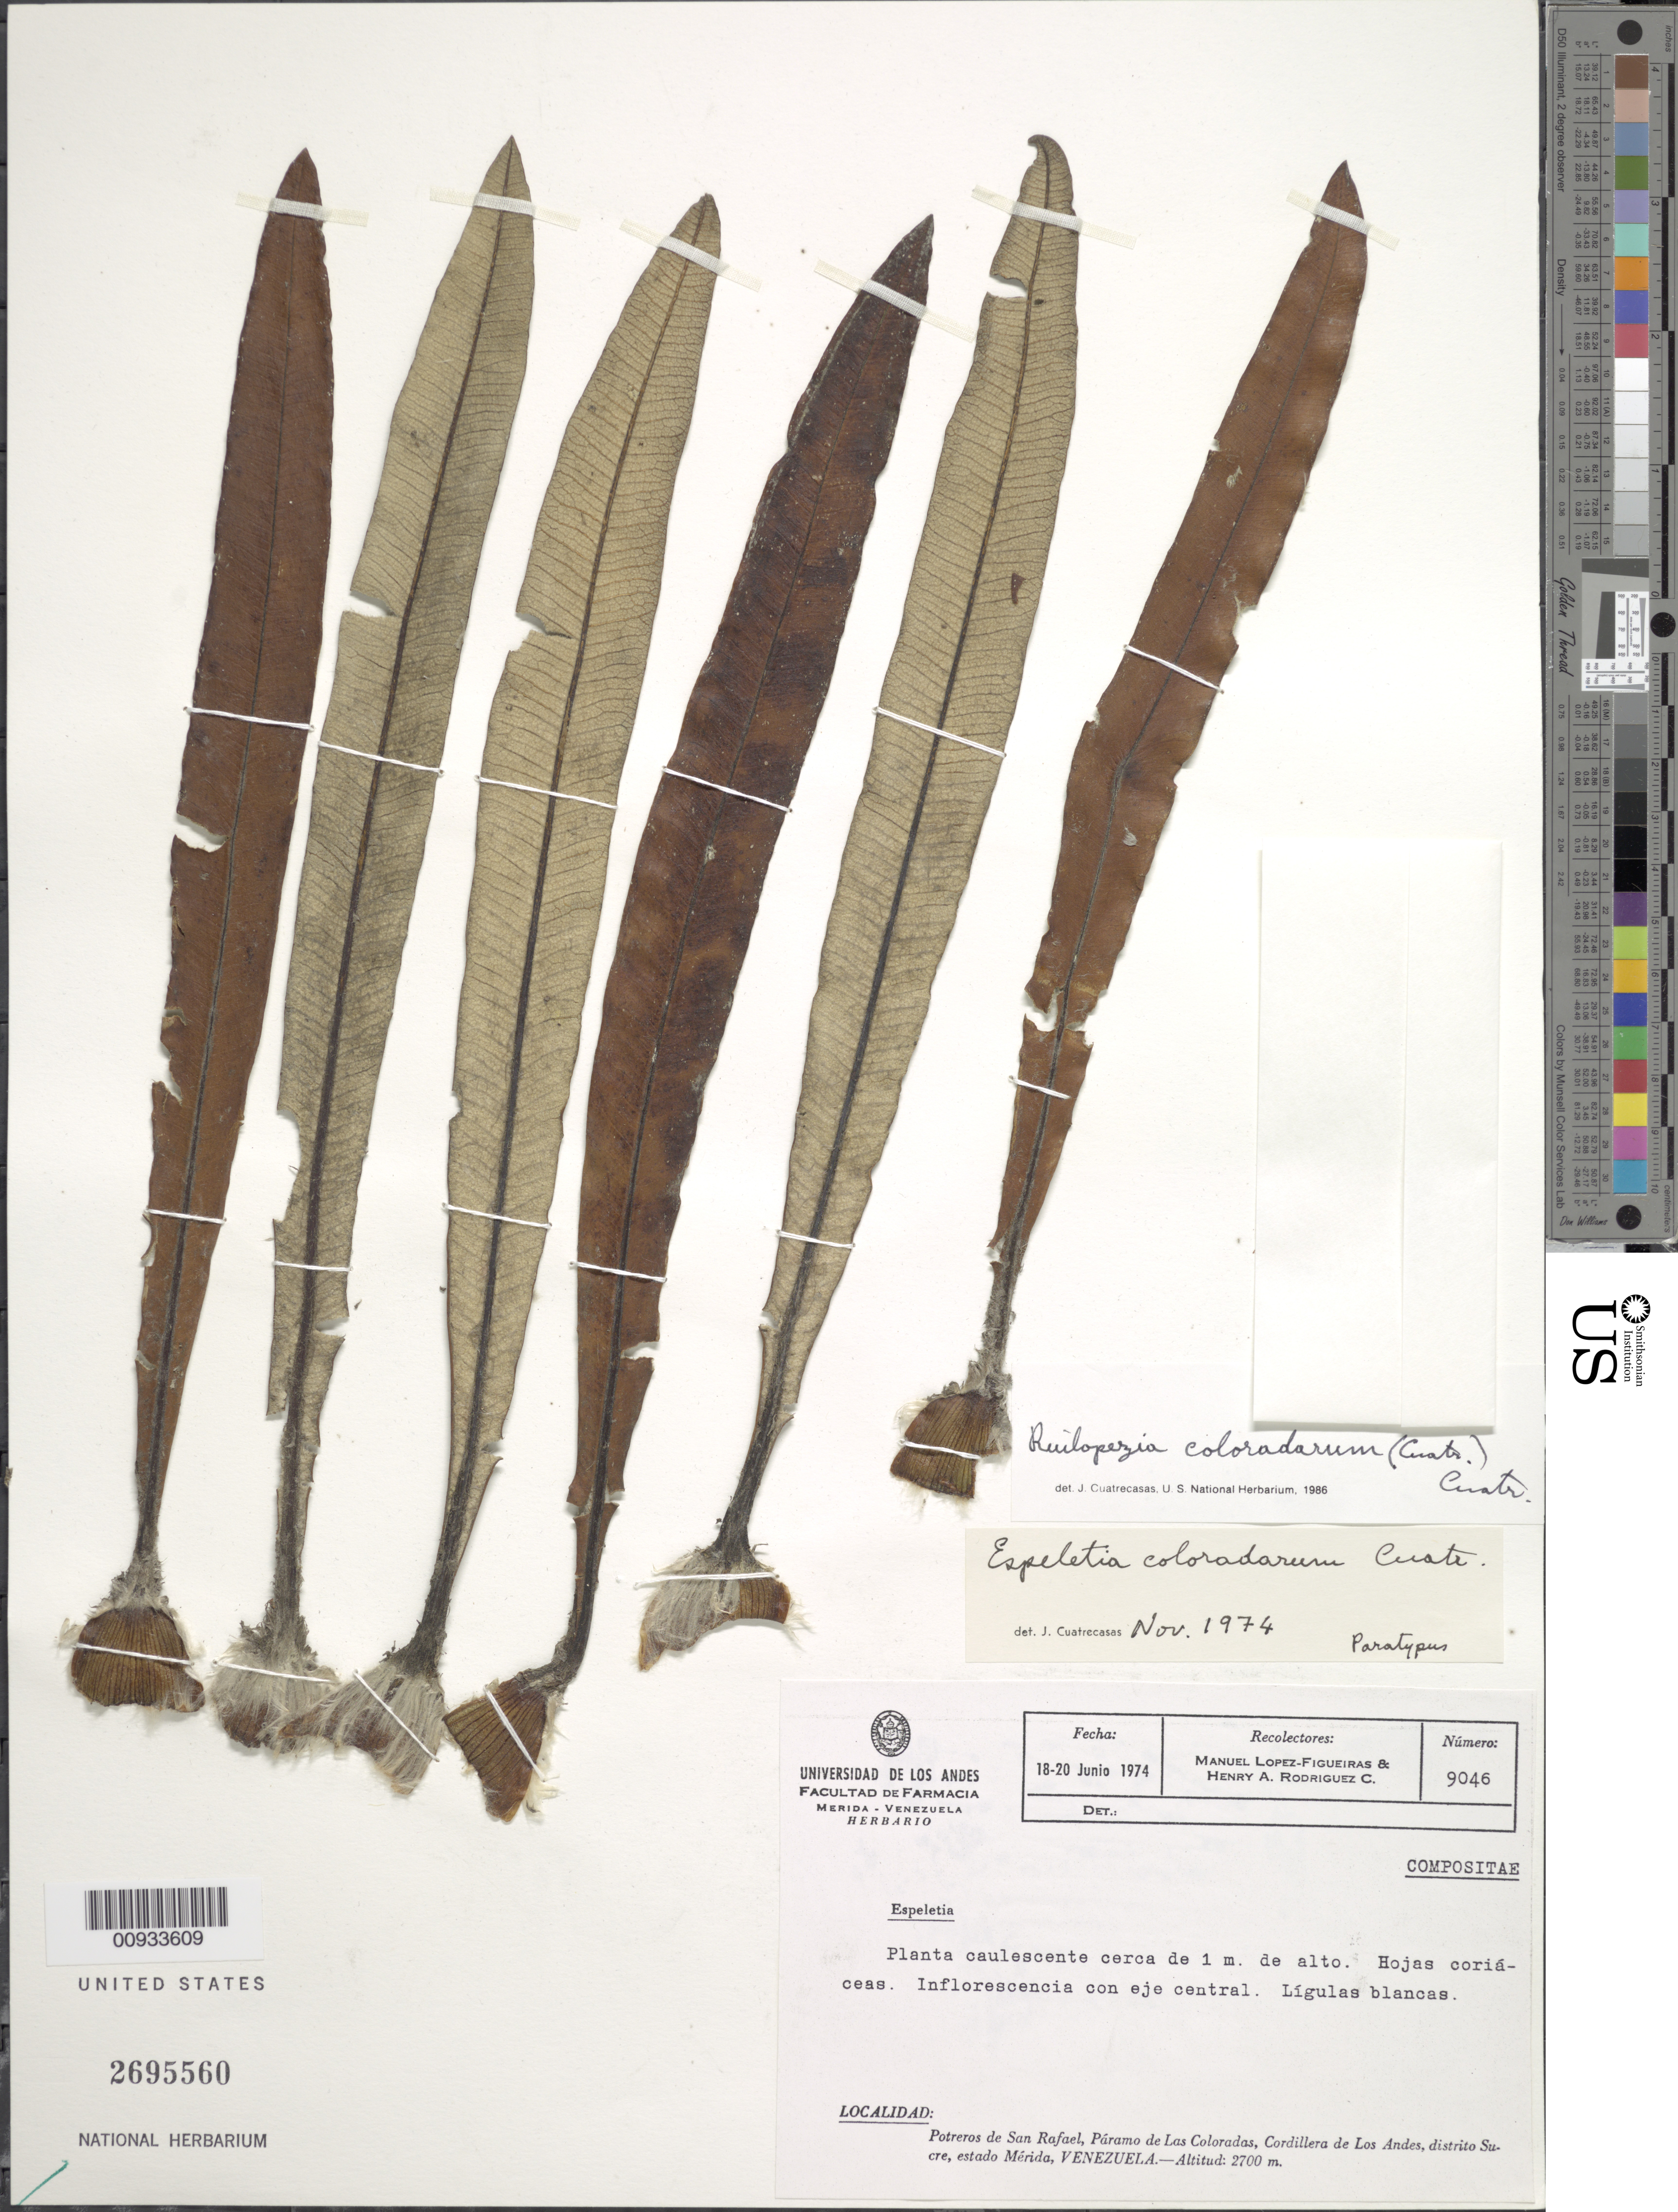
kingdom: Plantae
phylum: Tracheophyta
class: Magnoliopsida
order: Asterales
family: Asteraceae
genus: Ruilopezia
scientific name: Ruilopezia coloradarum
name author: (Cuatrec.) Cuatrec.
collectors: M. López Figueiras & H. Rodriguez-Carrasquero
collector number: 9046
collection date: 1974-06-18/1974-06-20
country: Venezuela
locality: Potreros de San San Rafael, Paramo de Las Coloradas, Cordillera de Los Andes, Distrito Sucre, Estado Merida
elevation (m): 2700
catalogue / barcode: US 2695560